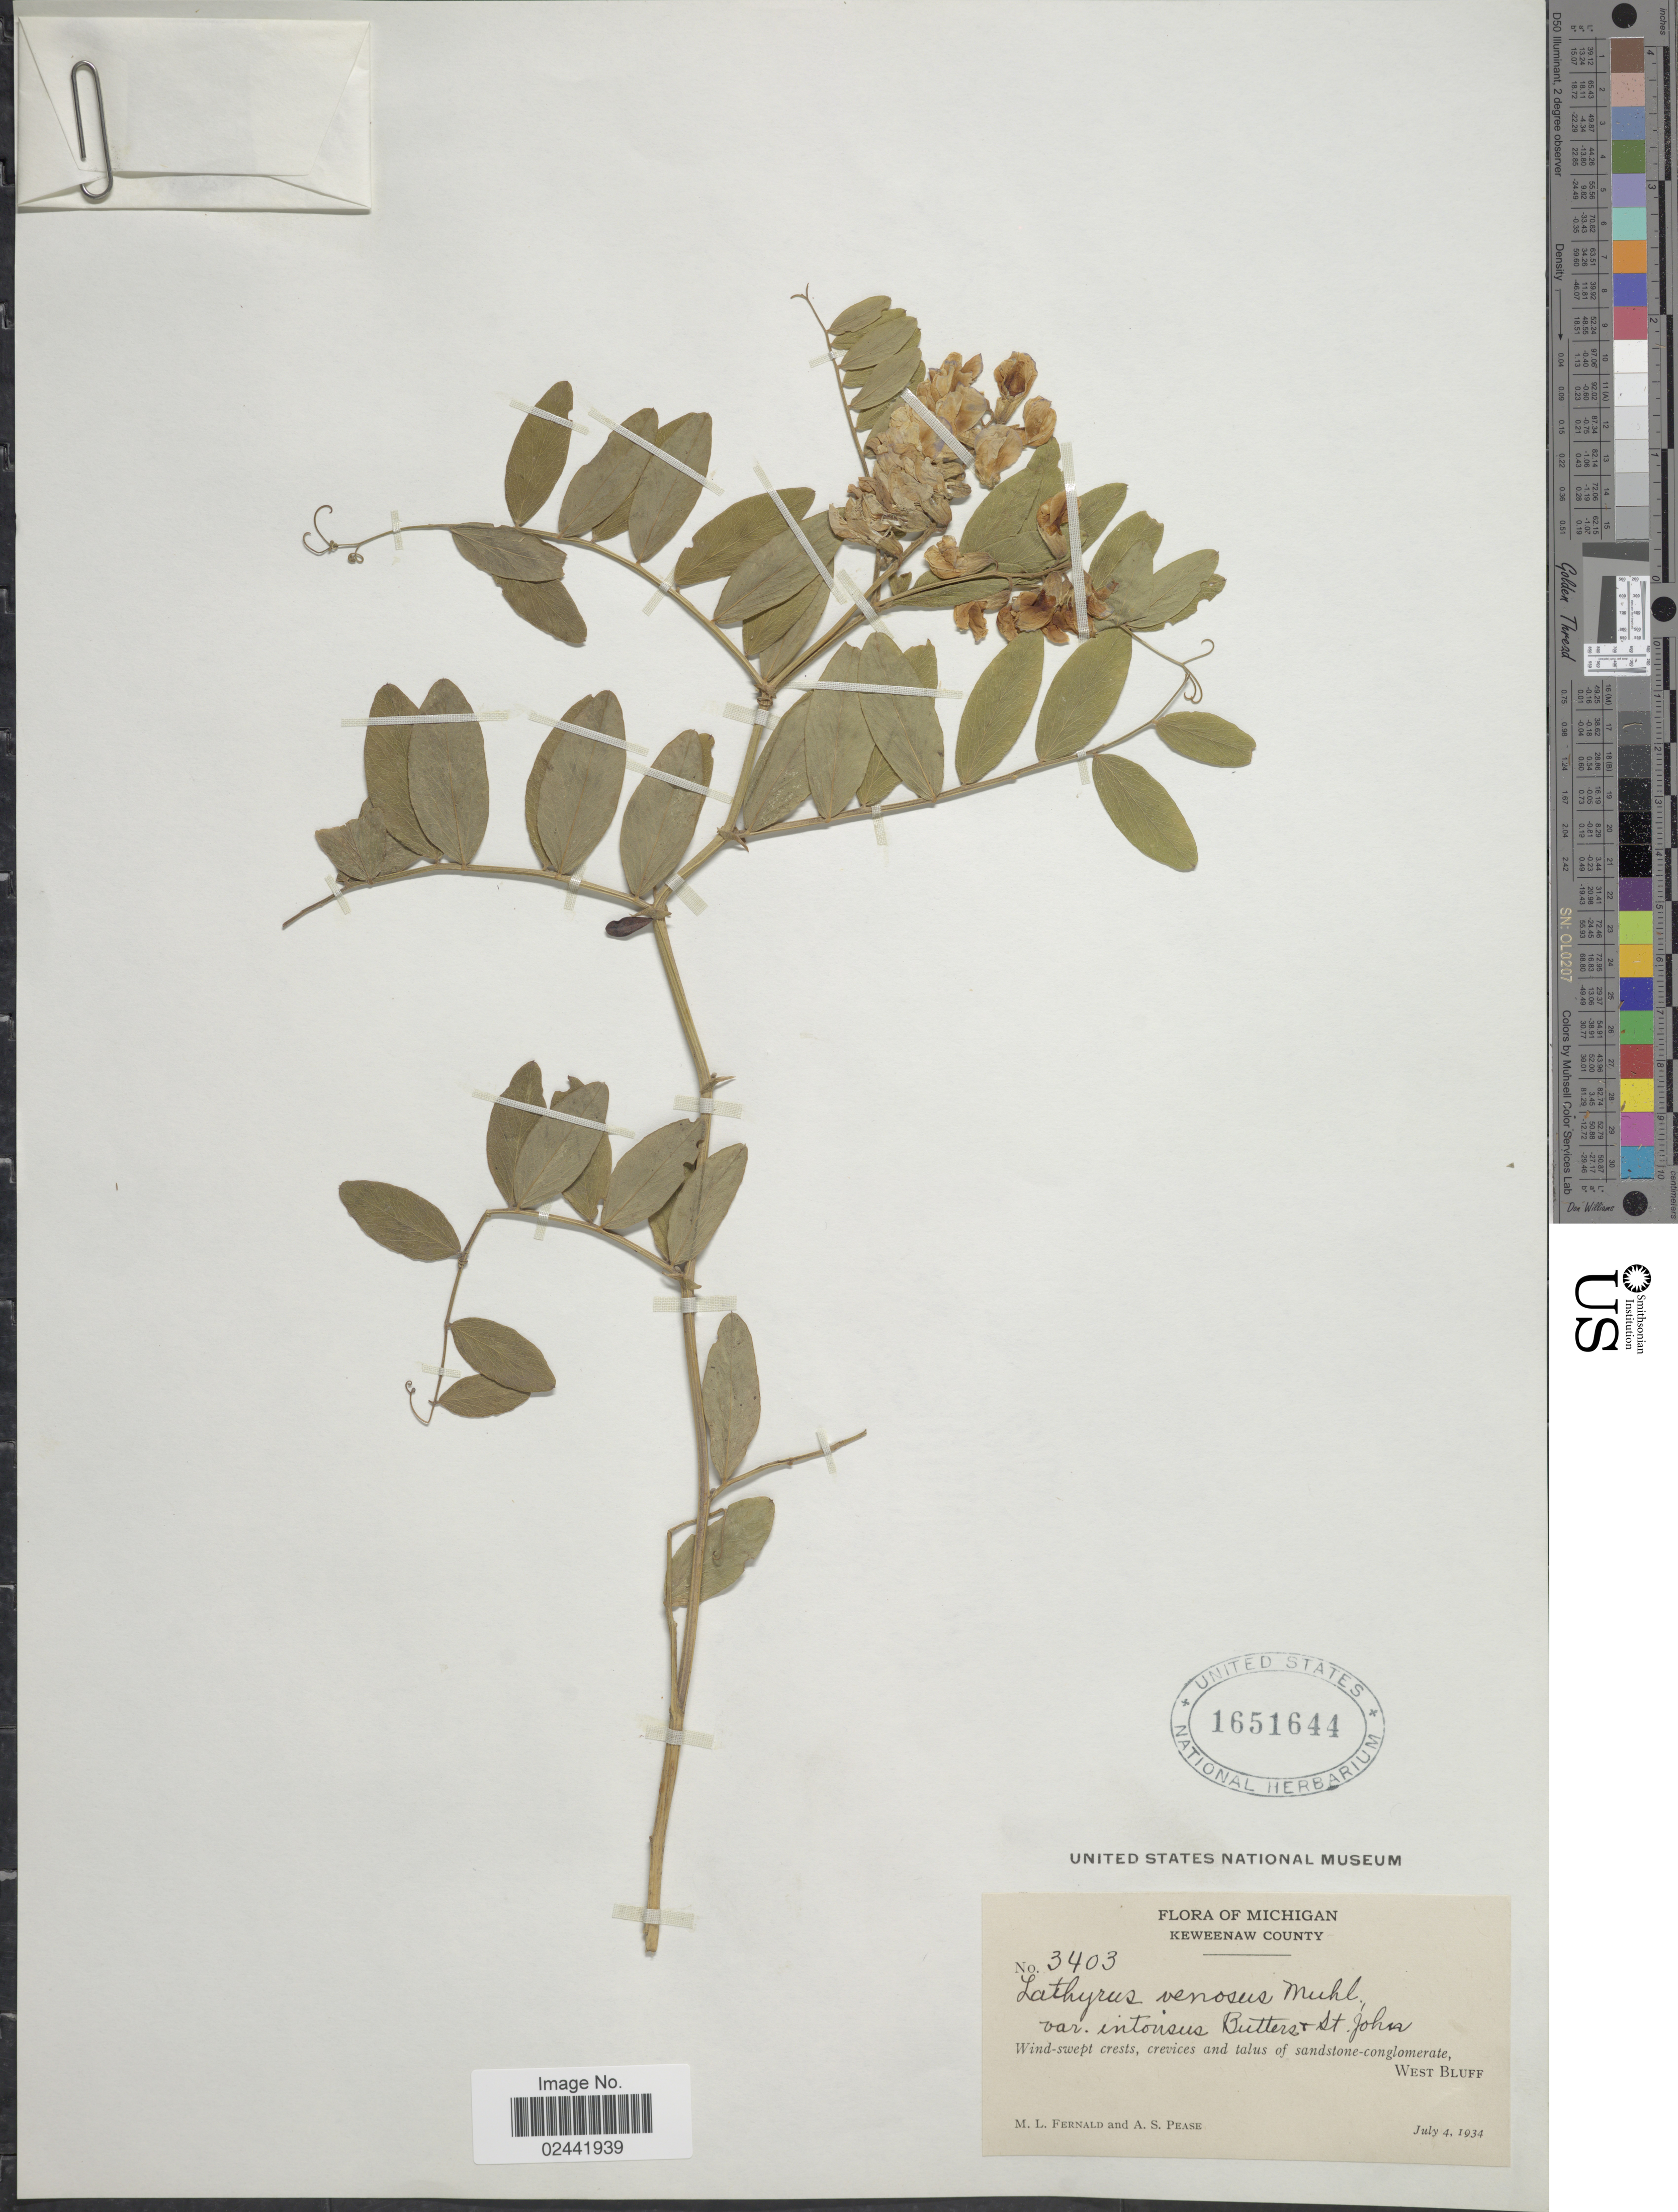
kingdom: Plantae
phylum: Tracheophyta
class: Magnoliopsida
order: Fabales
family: Fabaceae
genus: Lathyrus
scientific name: Lathyrus venosus var. intonsus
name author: Butters & H. St. John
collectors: M. L. Fernald & A. S. Pease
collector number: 3403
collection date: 1934-07-04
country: United States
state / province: Michigan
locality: Keweenaw County. West Bluff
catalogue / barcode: US 1651644